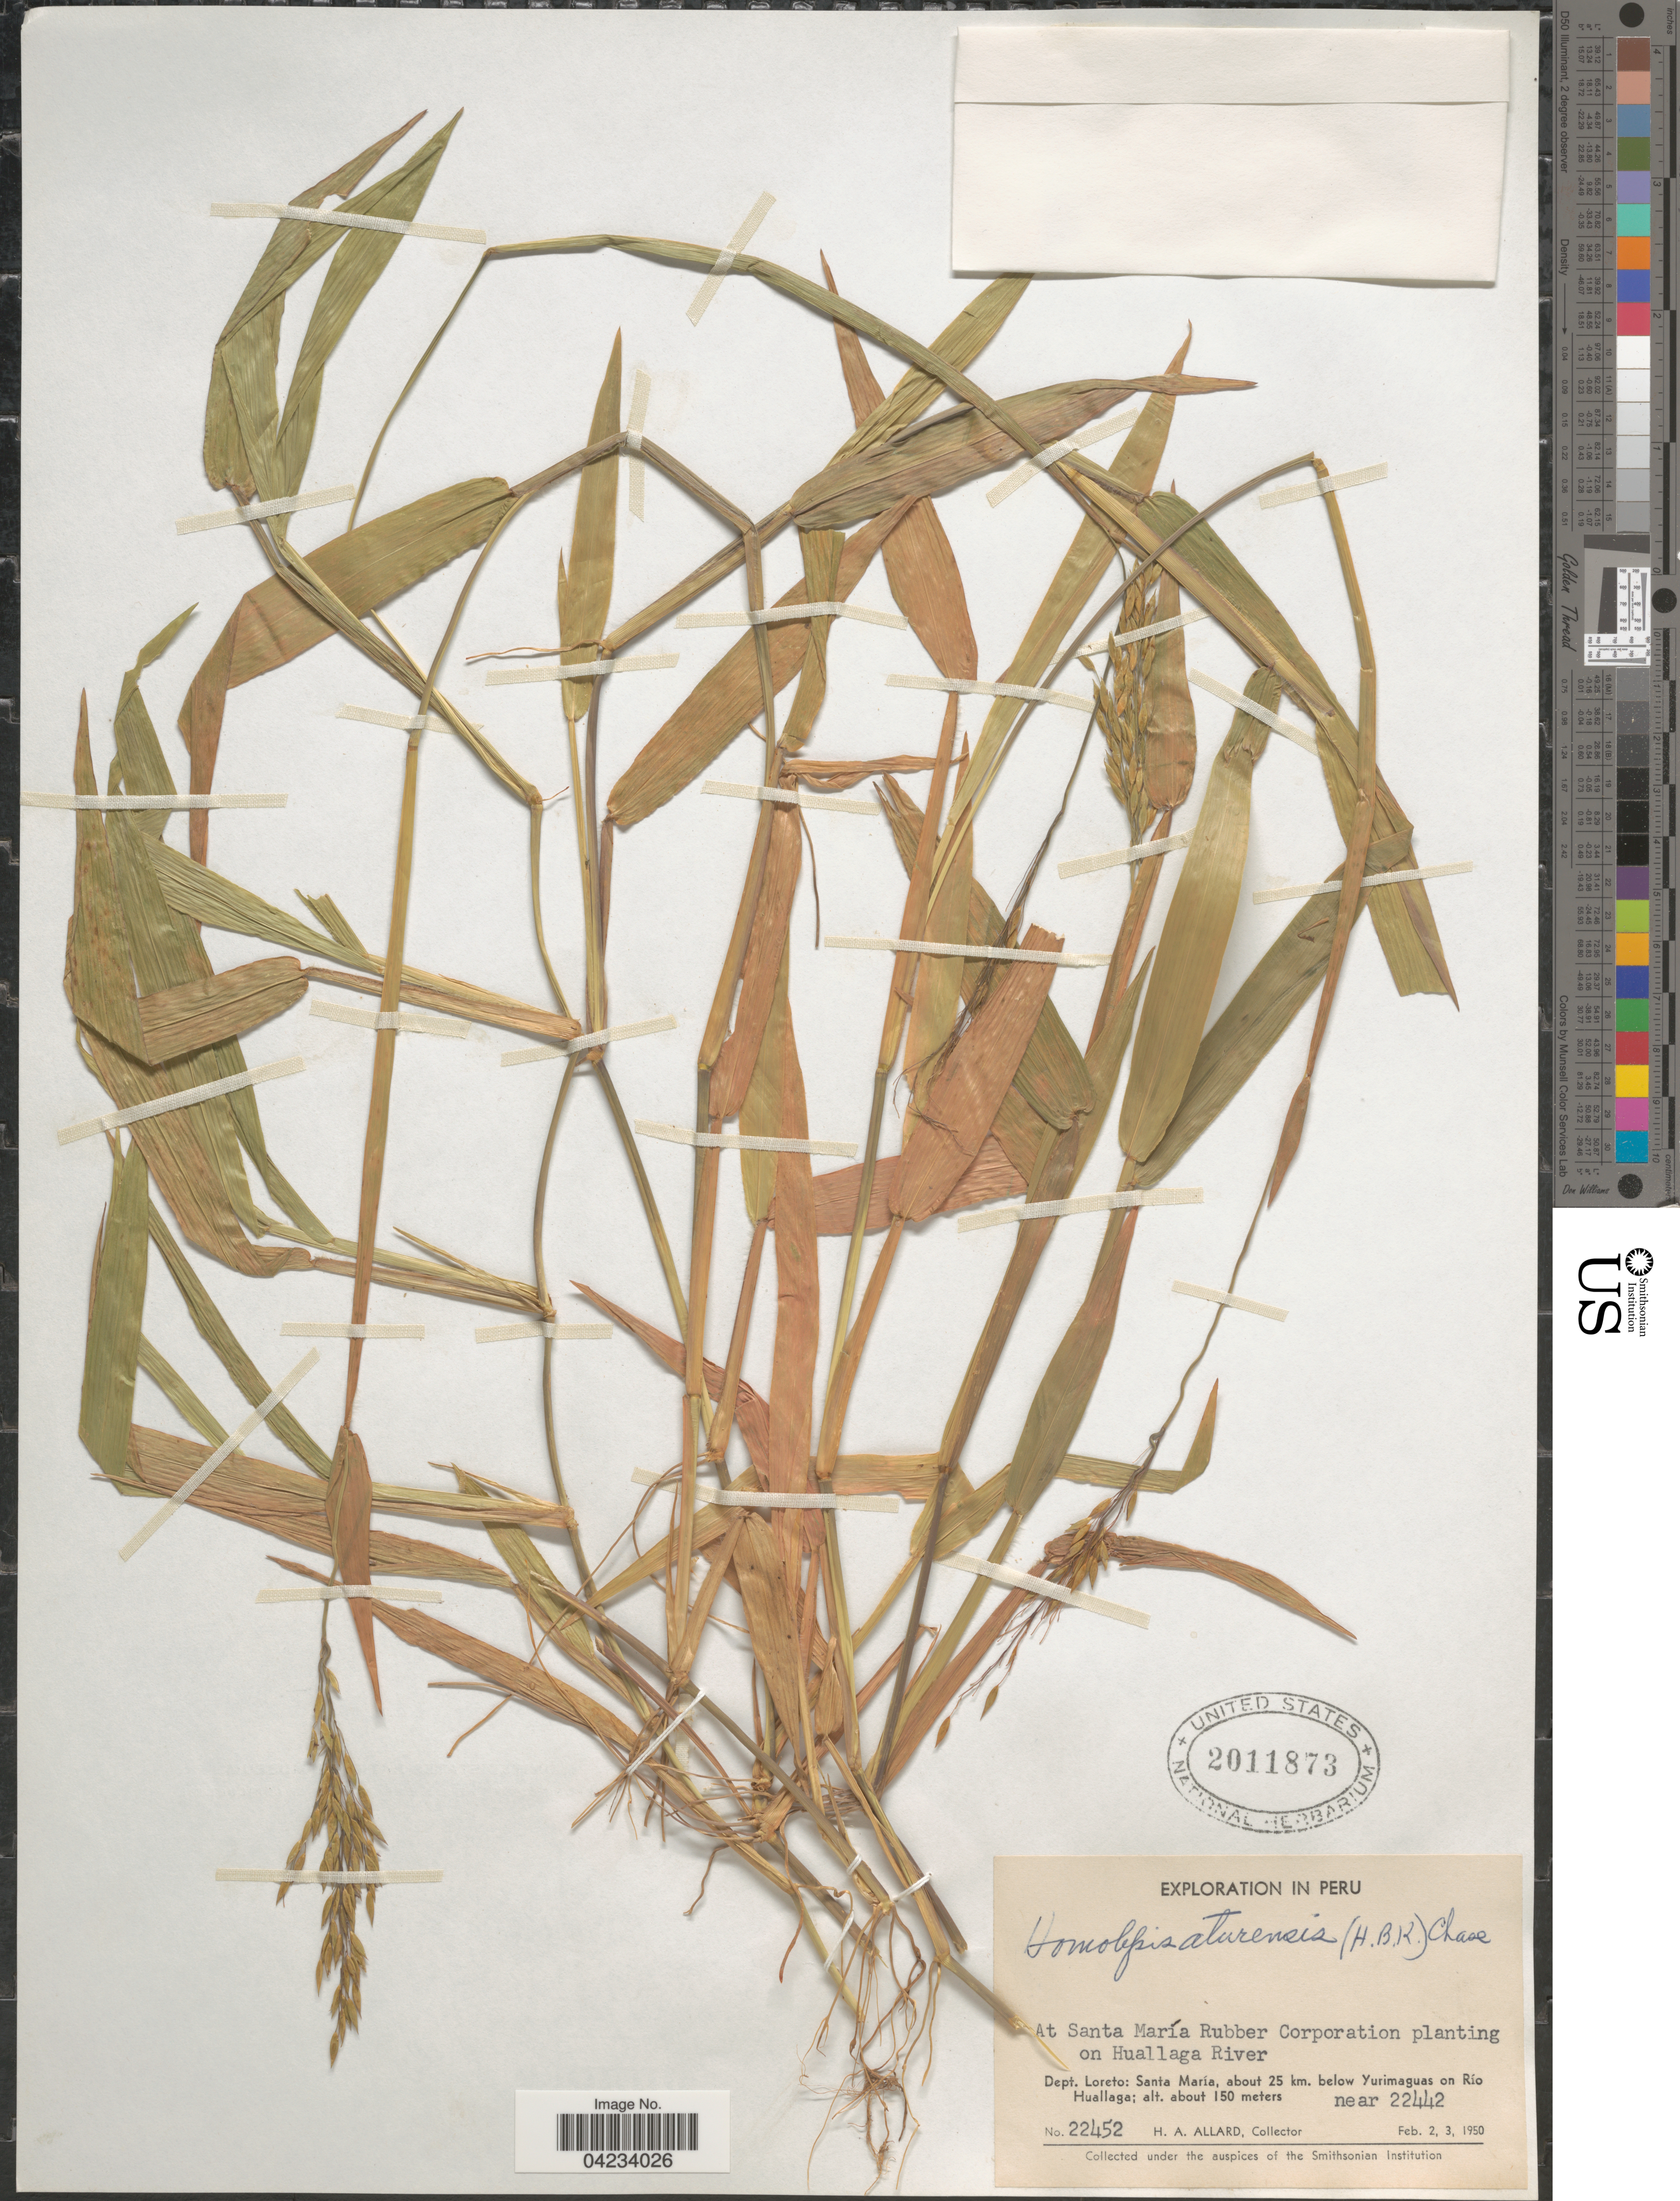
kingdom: Plantae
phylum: Tracheophyta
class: Liliopsida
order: Poales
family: Poaceae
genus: Homolepis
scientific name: Homolepis aturensis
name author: (Kunth) Chase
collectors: H. A. Allard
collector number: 22452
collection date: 1950-02-02/1950-02-03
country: Peru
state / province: Loreto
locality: Exploration in Peru. At Santa María Rubber Corporation planting in Huallaga River. Dept. Loreto: Santa María, about 25 km. below Yurimaguas on Río Huallaga; near 22442.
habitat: on river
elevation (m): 150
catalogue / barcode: US 2011873